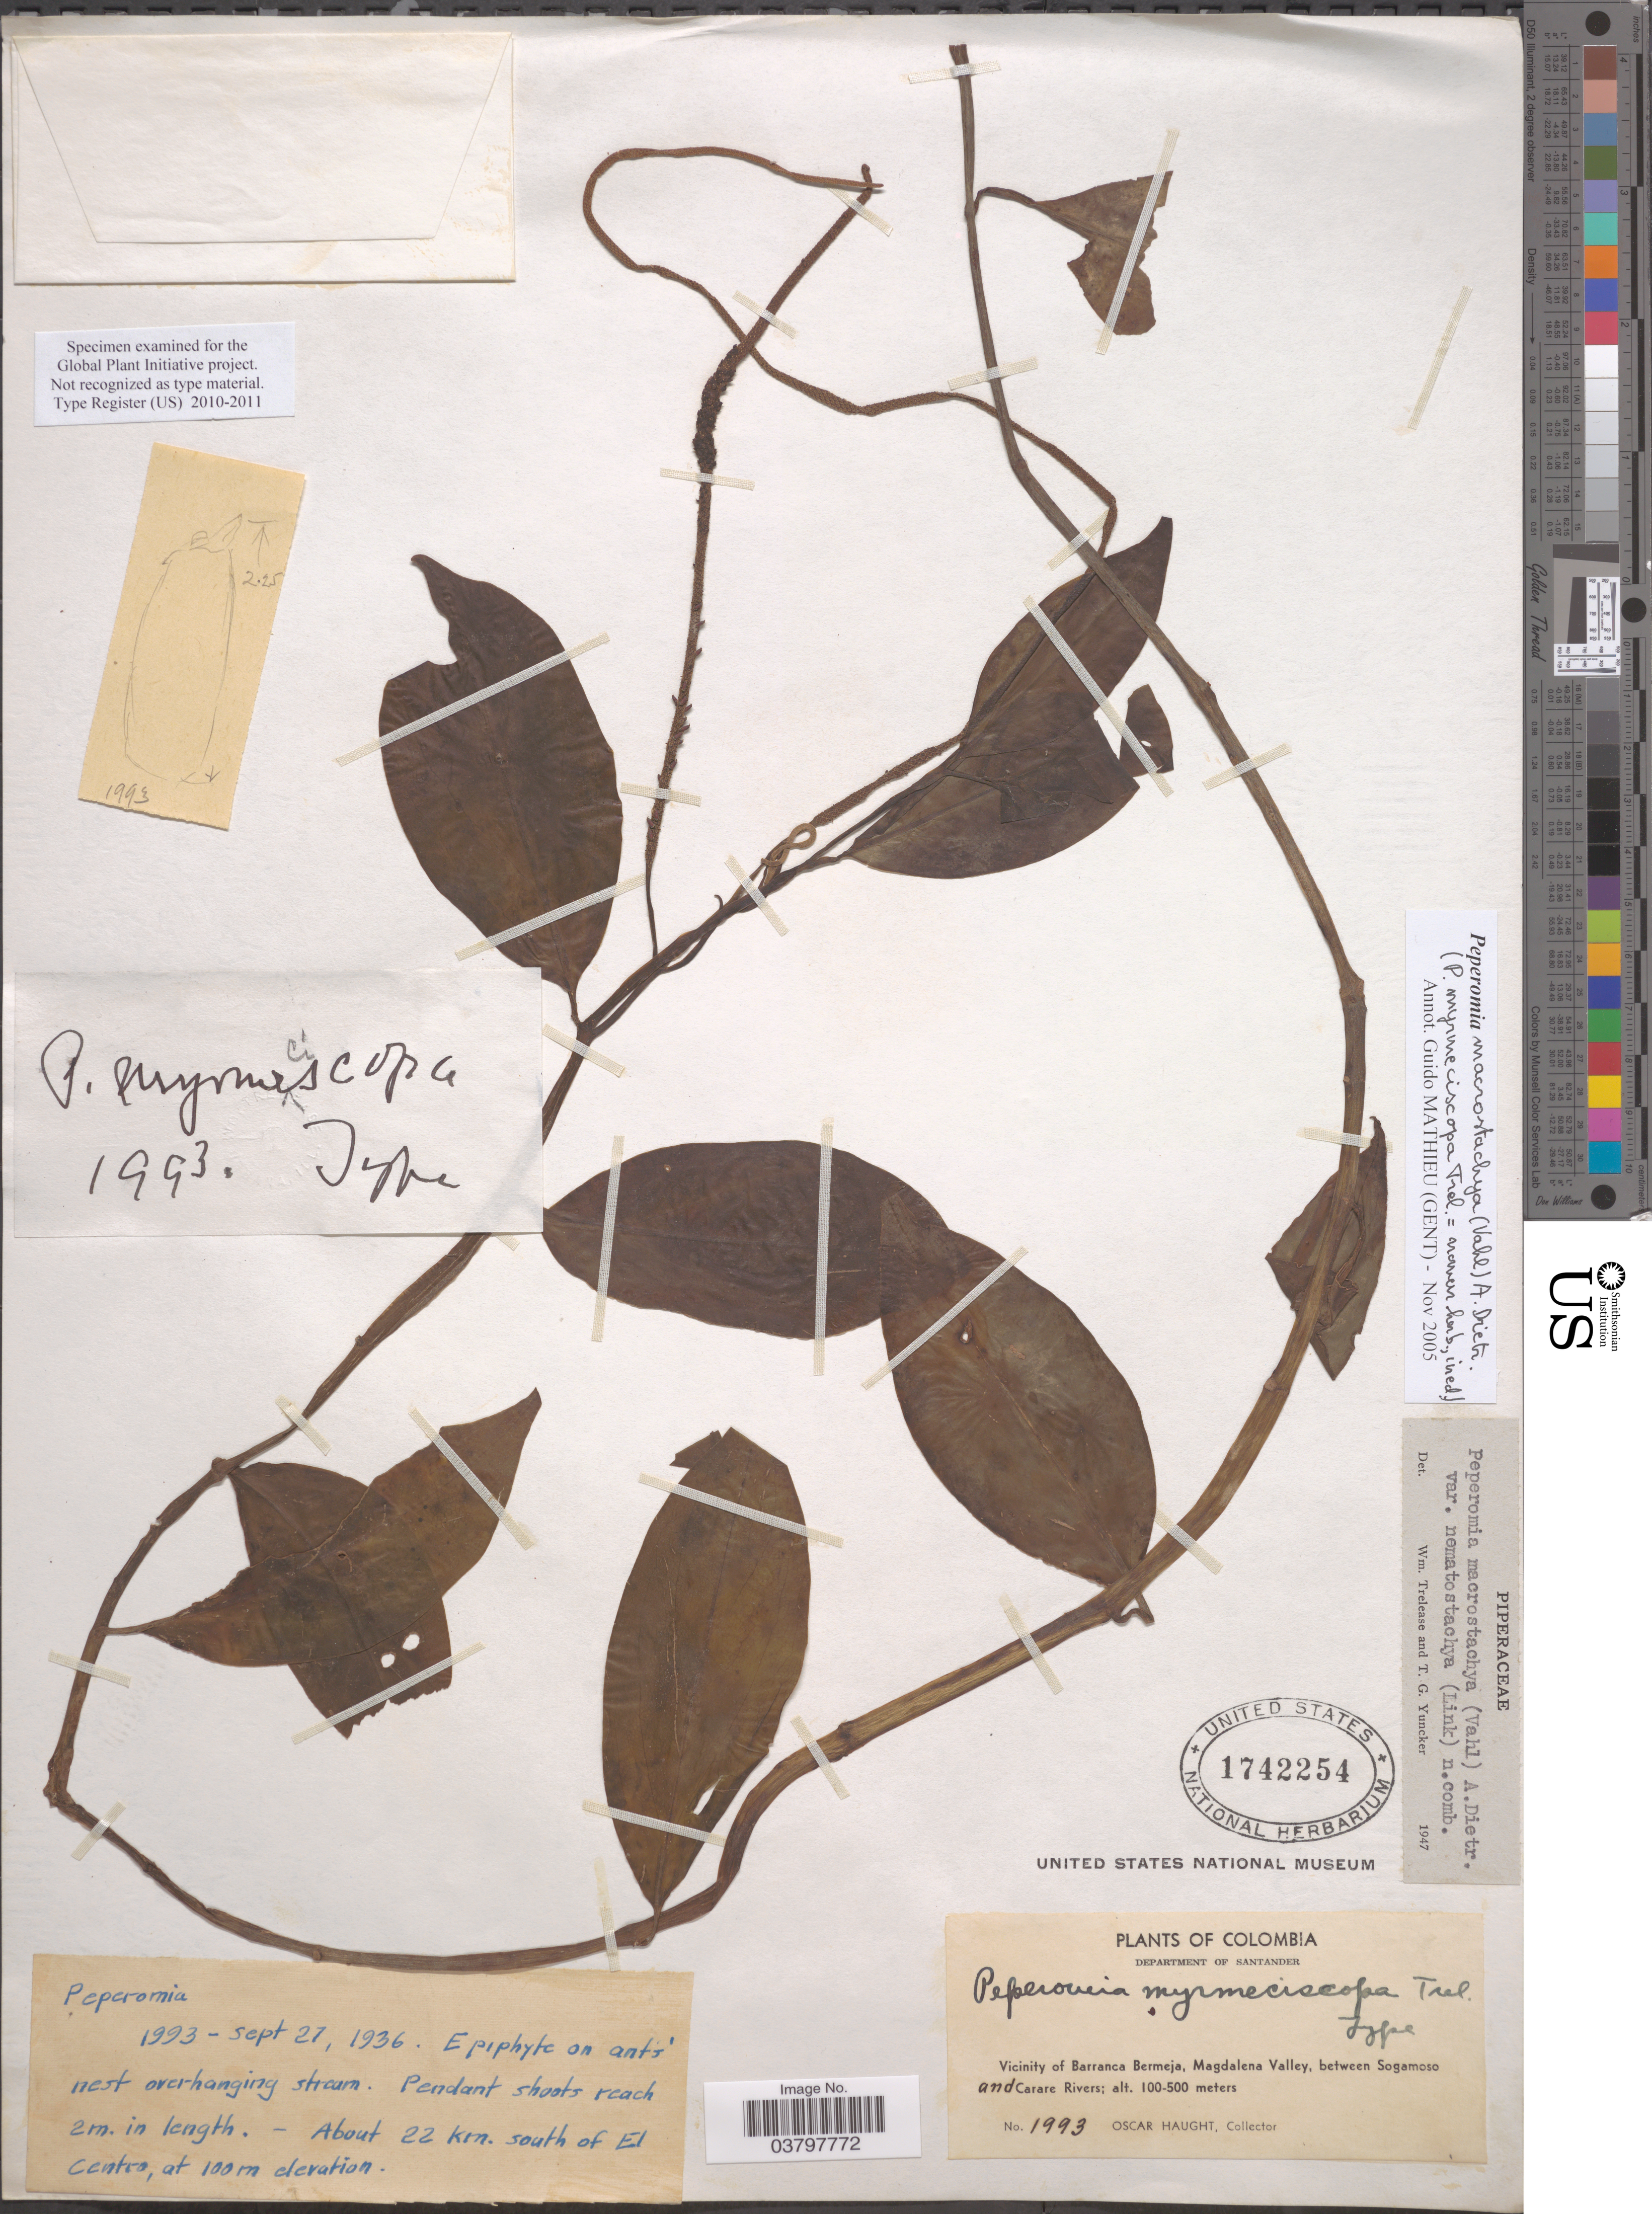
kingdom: Plantae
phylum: Tracheophyta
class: Magnoliopsida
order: Piperales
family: Piperaceae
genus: Peperomia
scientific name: Peperomia macrotricha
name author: C. DC.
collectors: O. L. Haught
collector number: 1993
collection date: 1936-09-27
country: Colombia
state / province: Santander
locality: Department of Santander. Vicinity of Barranca Bermeja, Magdalena Valley, between Sogamoso and Carare Rivers. About 22 km. south of El Centro.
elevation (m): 100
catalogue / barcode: US 1742254